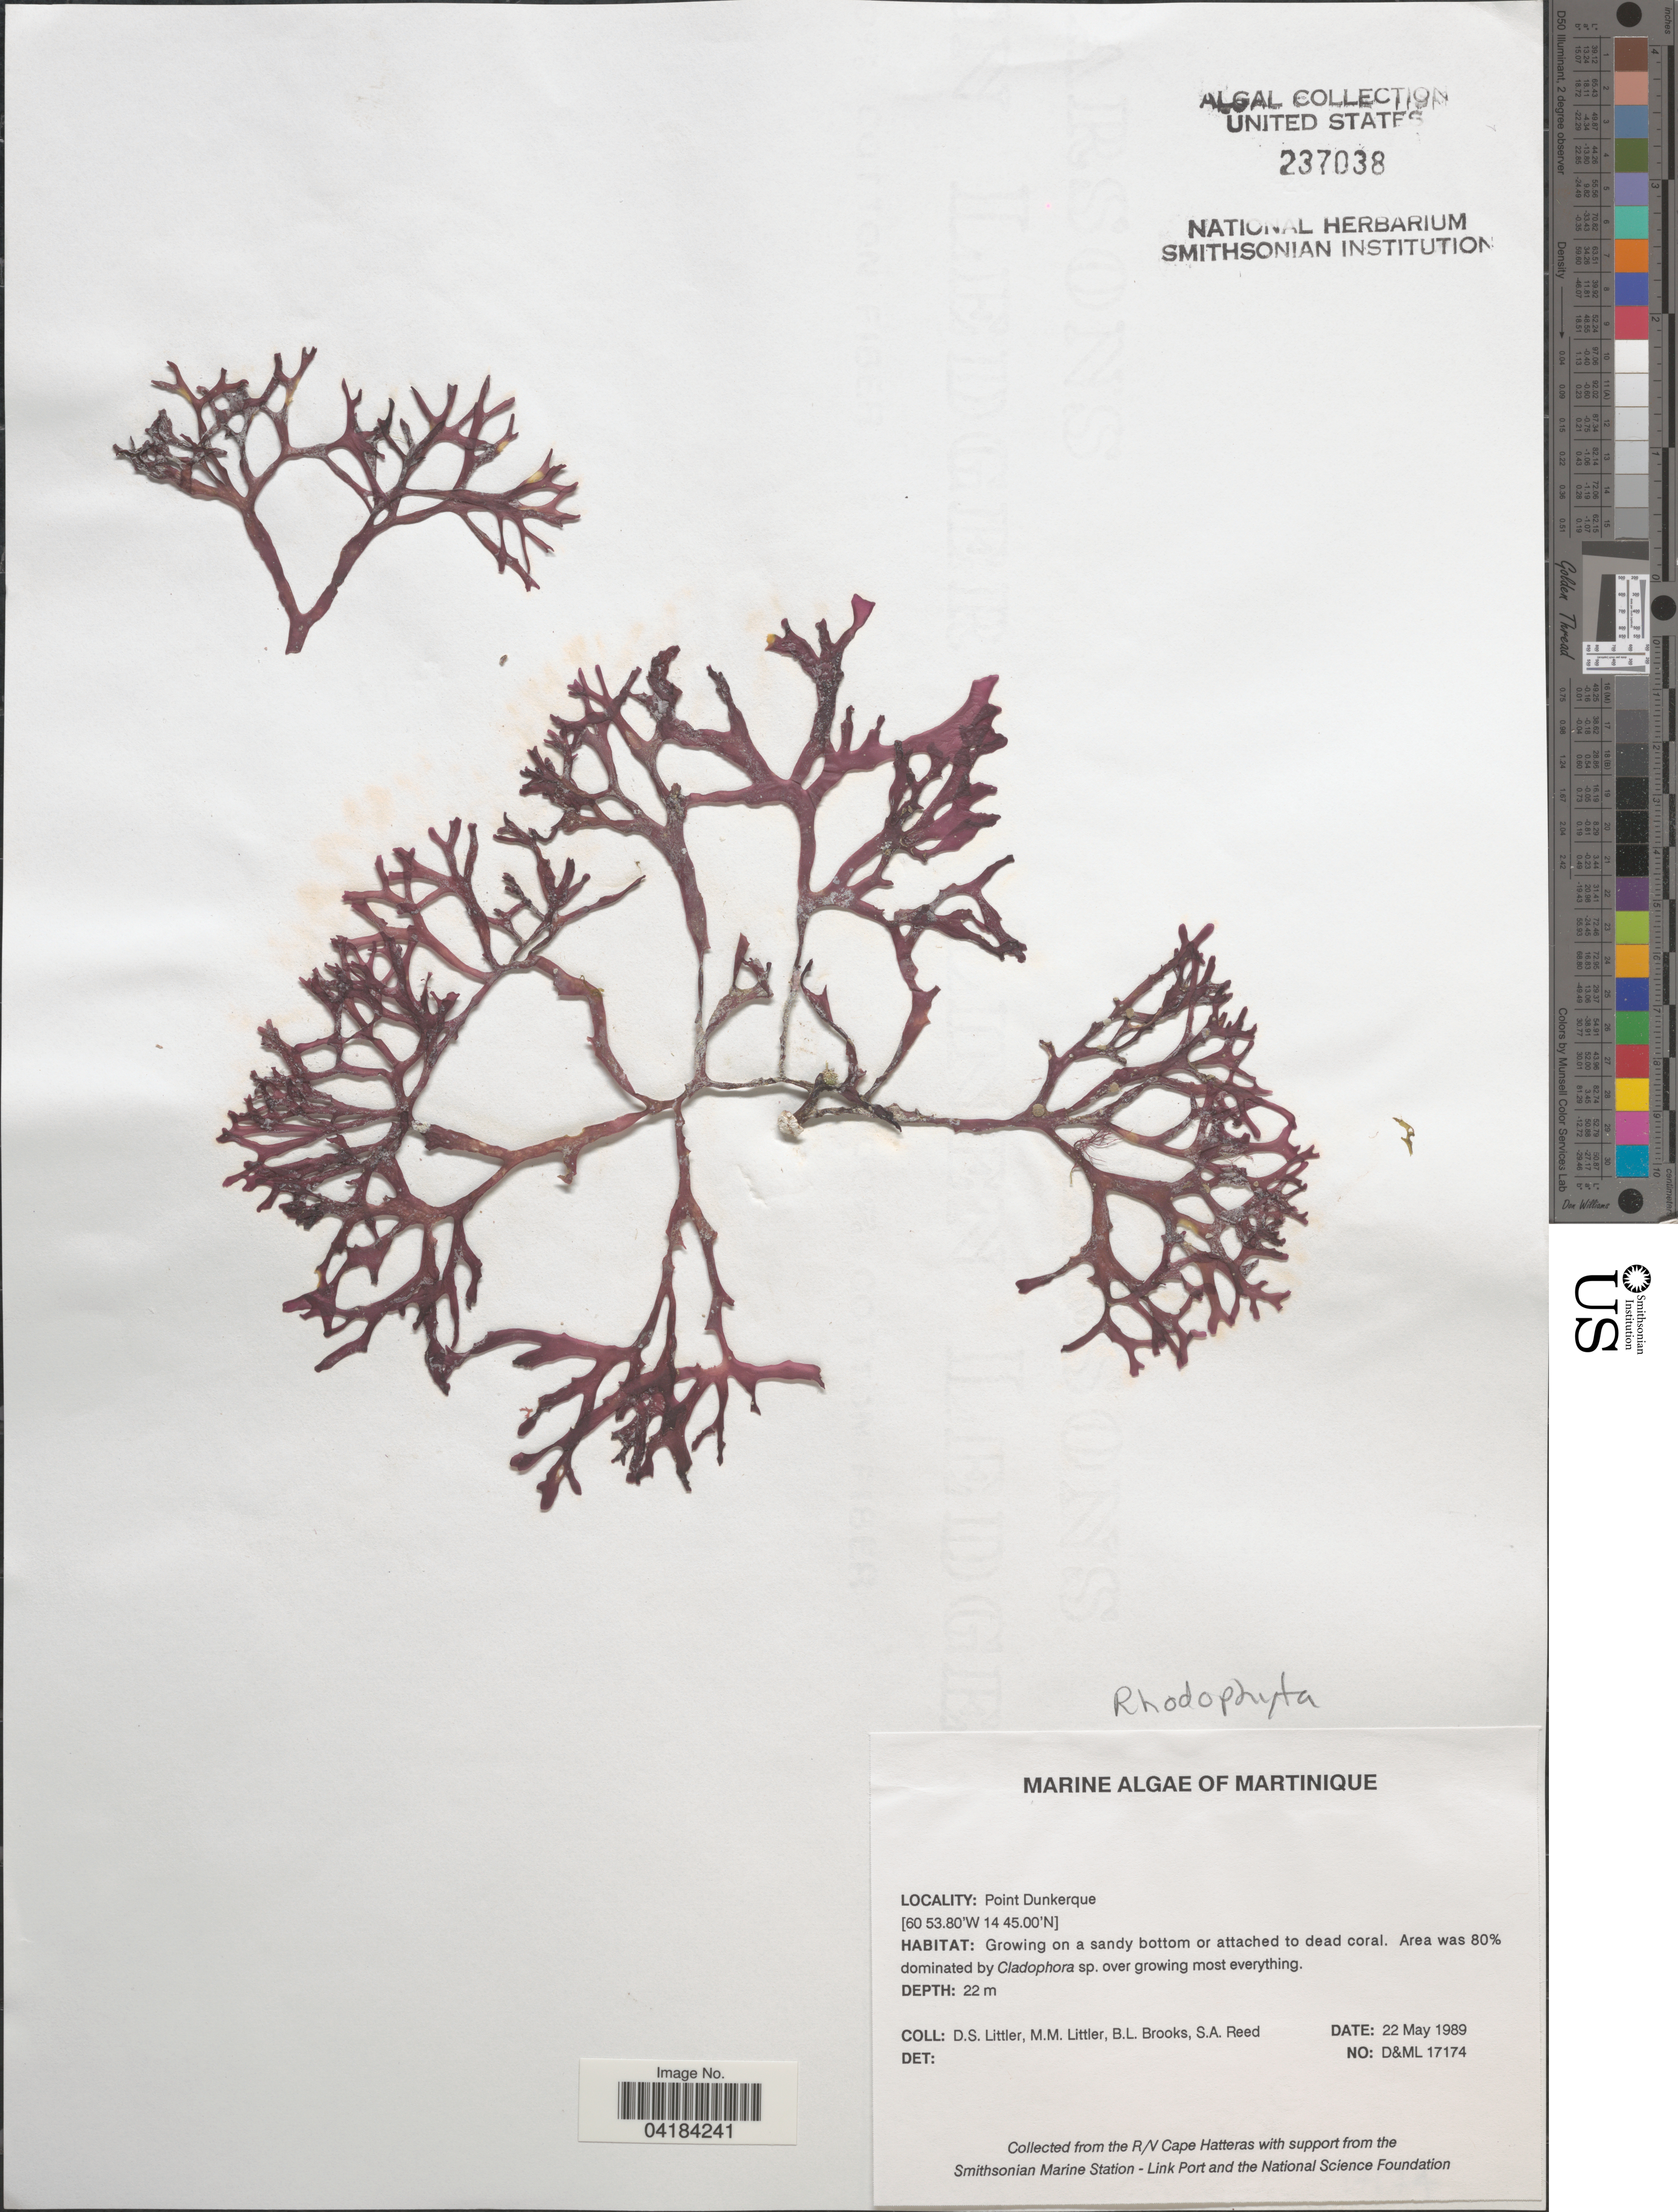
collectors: D. S. Littler, B. Brooks & S. Reed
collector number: D&ML17174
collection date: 1989-05-22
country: Martinique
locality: Point Dunkerque.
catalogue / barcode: US 237038